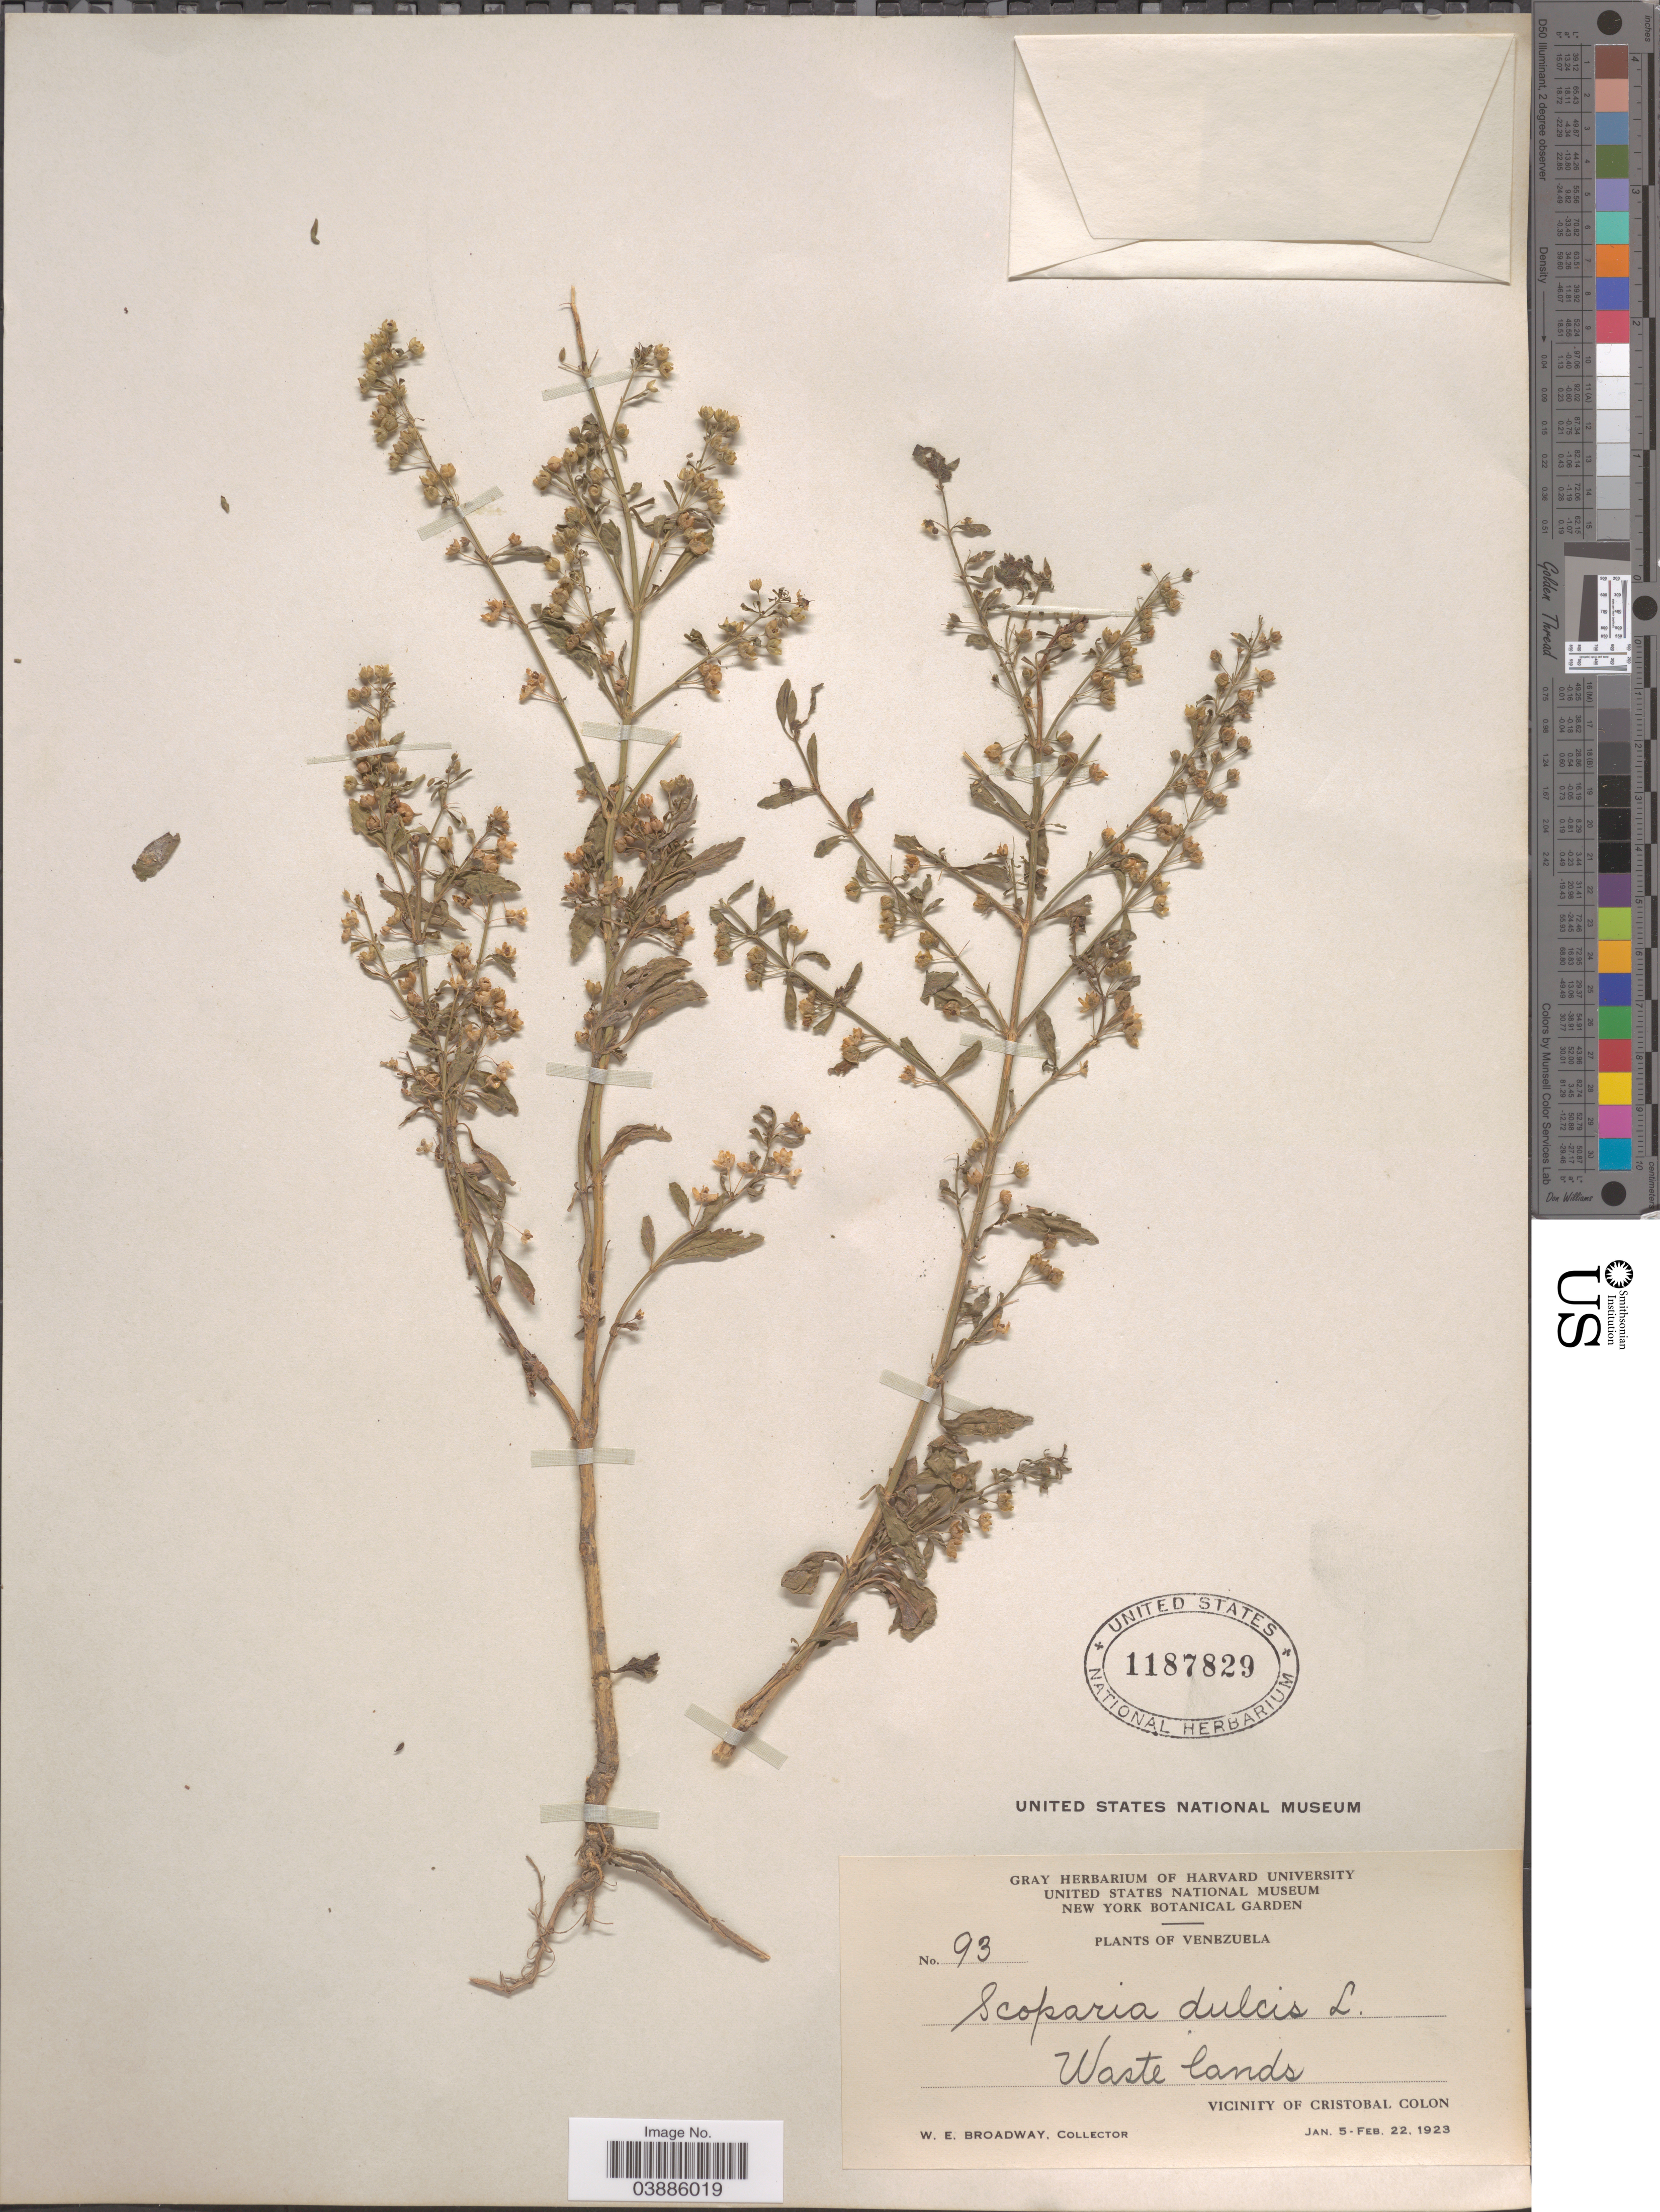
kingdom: Plantae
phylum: Tracheophyta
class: Magnoliopsida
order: Lamiales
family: Plantaginaceae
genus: Scoparia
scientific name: Scoparia dulcis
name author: L.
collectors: W. E. Broadway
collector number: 93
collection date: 1923-01-05/1923-02-22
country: Venezuela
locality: Waste lands. Vicinity of Cristobal Colon.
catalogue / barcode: US 1187829